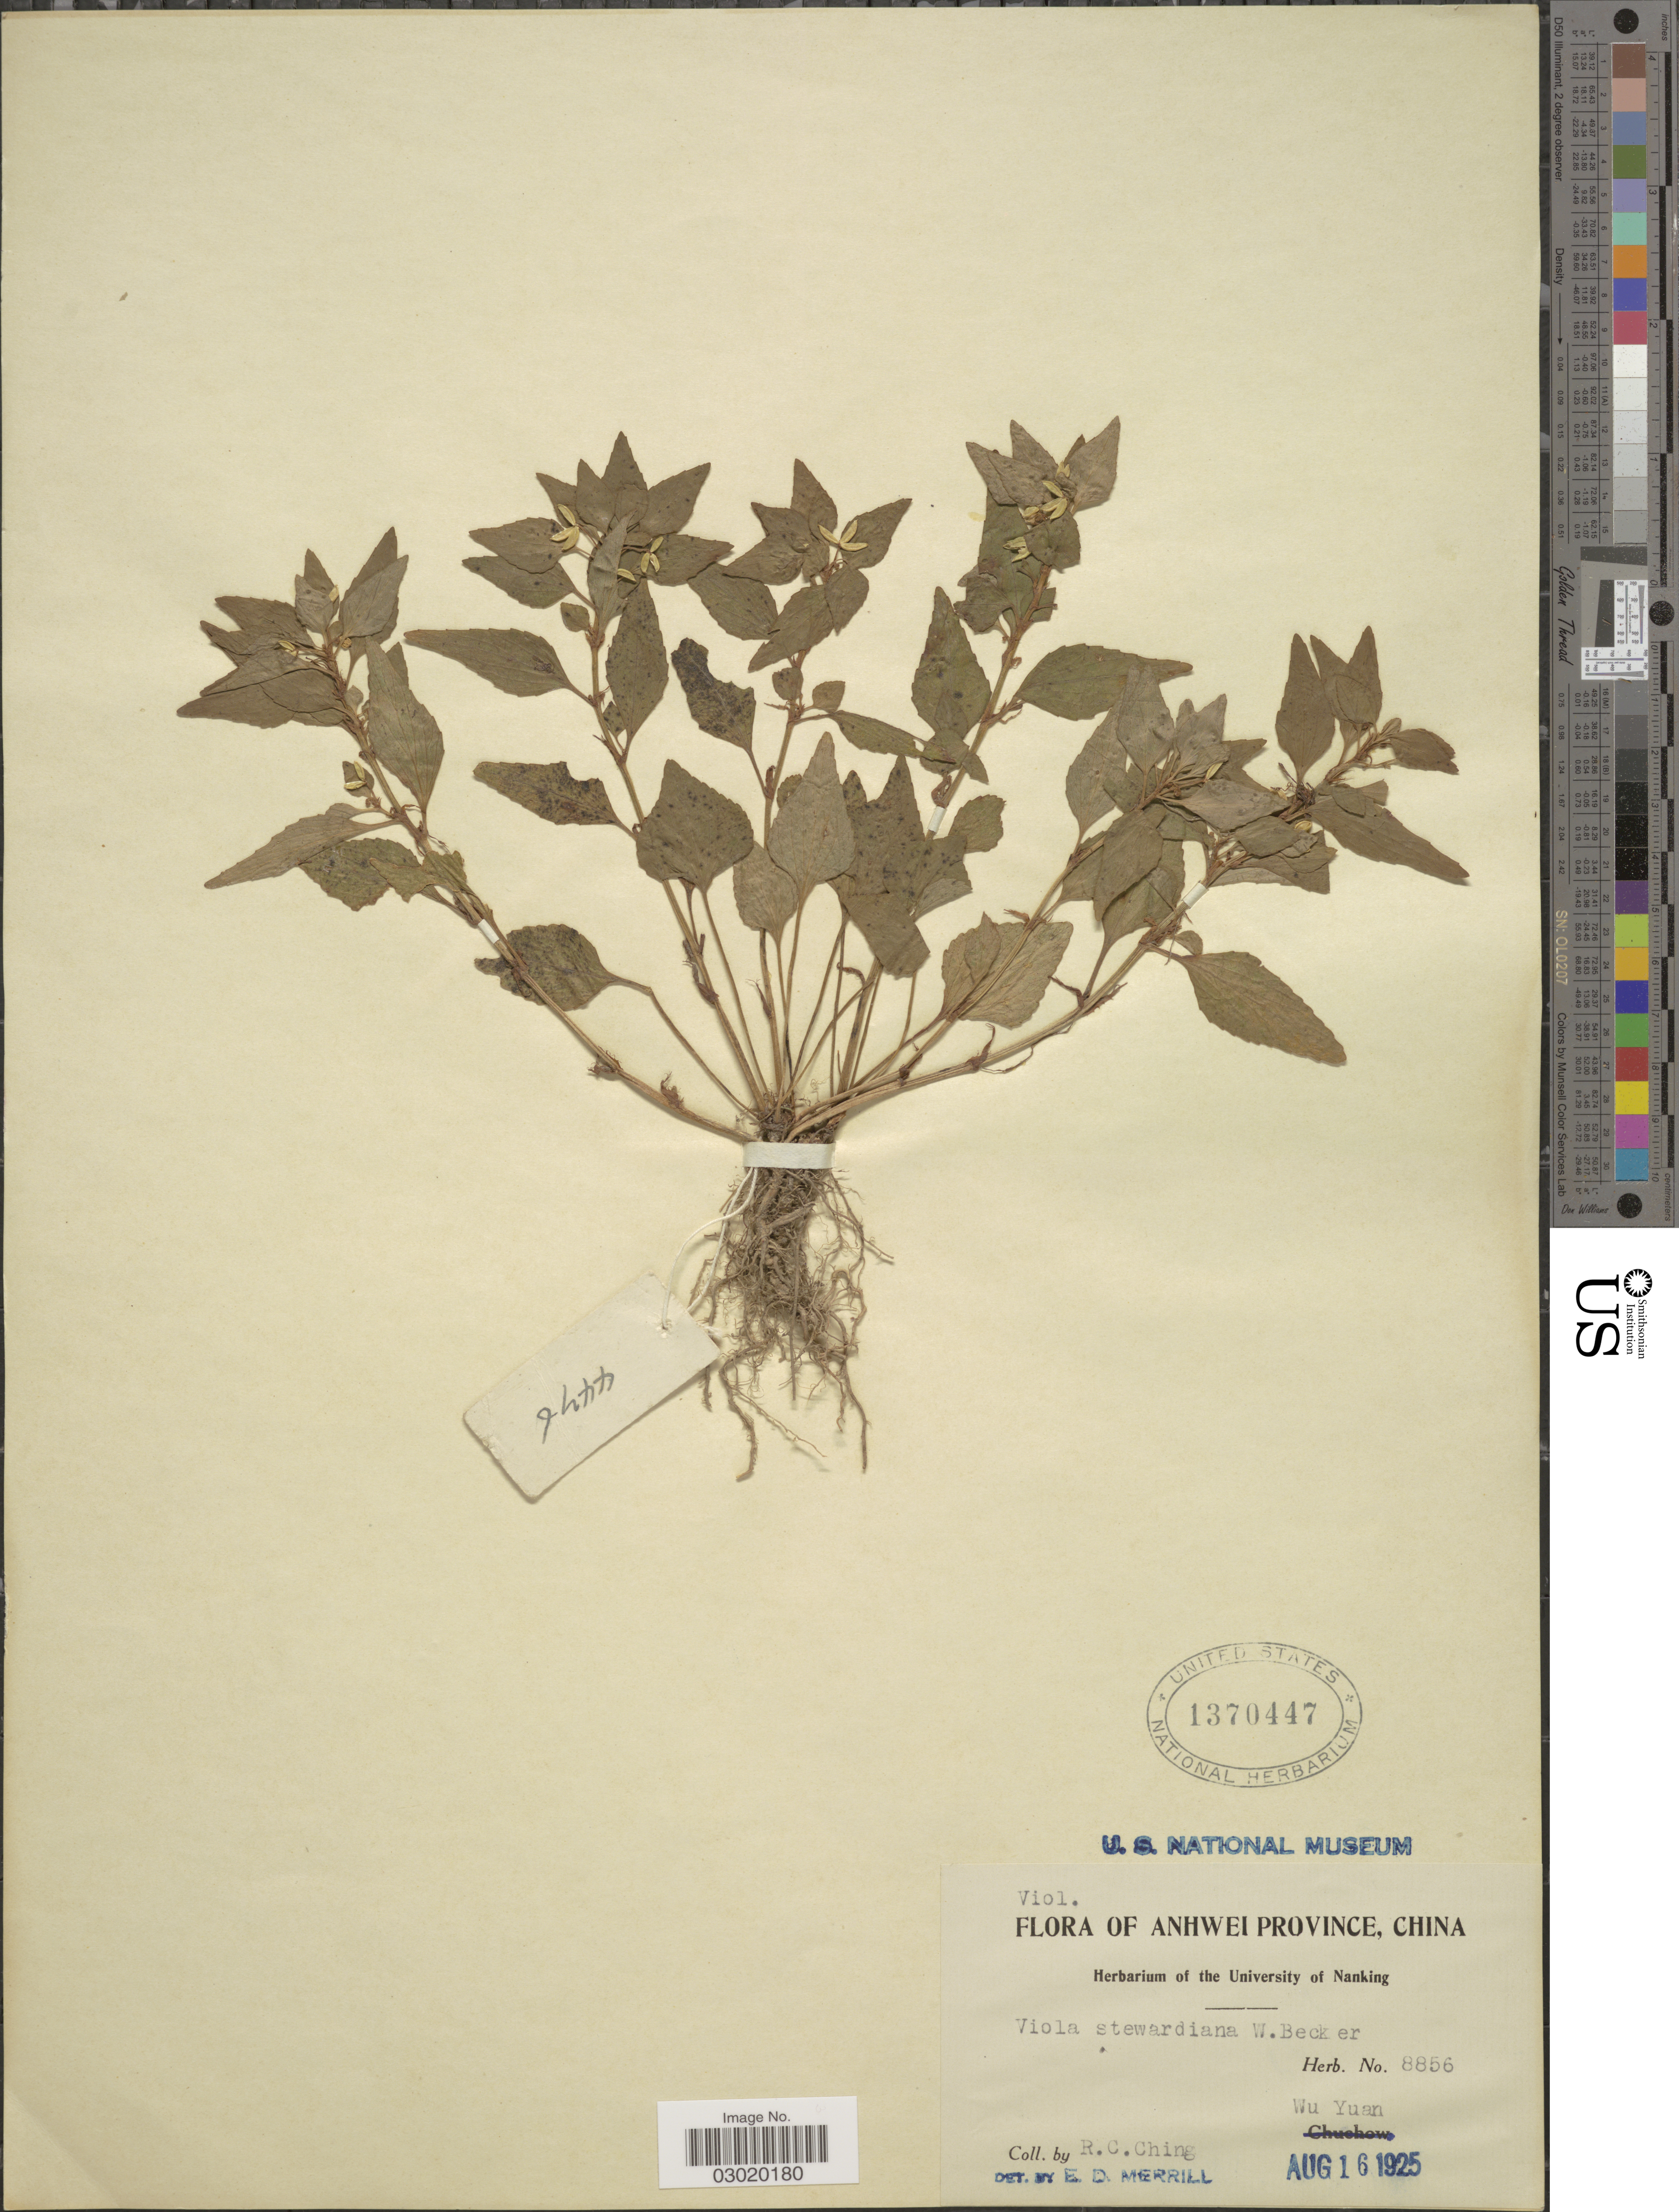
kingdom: Plantae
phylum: Tracheophyta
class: Magnoliopsida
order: Malpighiales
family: Violaceae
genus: Viola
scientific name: Viola stewardiana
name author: W. Becker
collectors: R. C. Ching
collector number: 8856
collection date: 1925-08-16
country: China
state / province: Anhui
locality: Anhwei Province, China, Wu Yuan.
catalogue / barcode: US 1370447